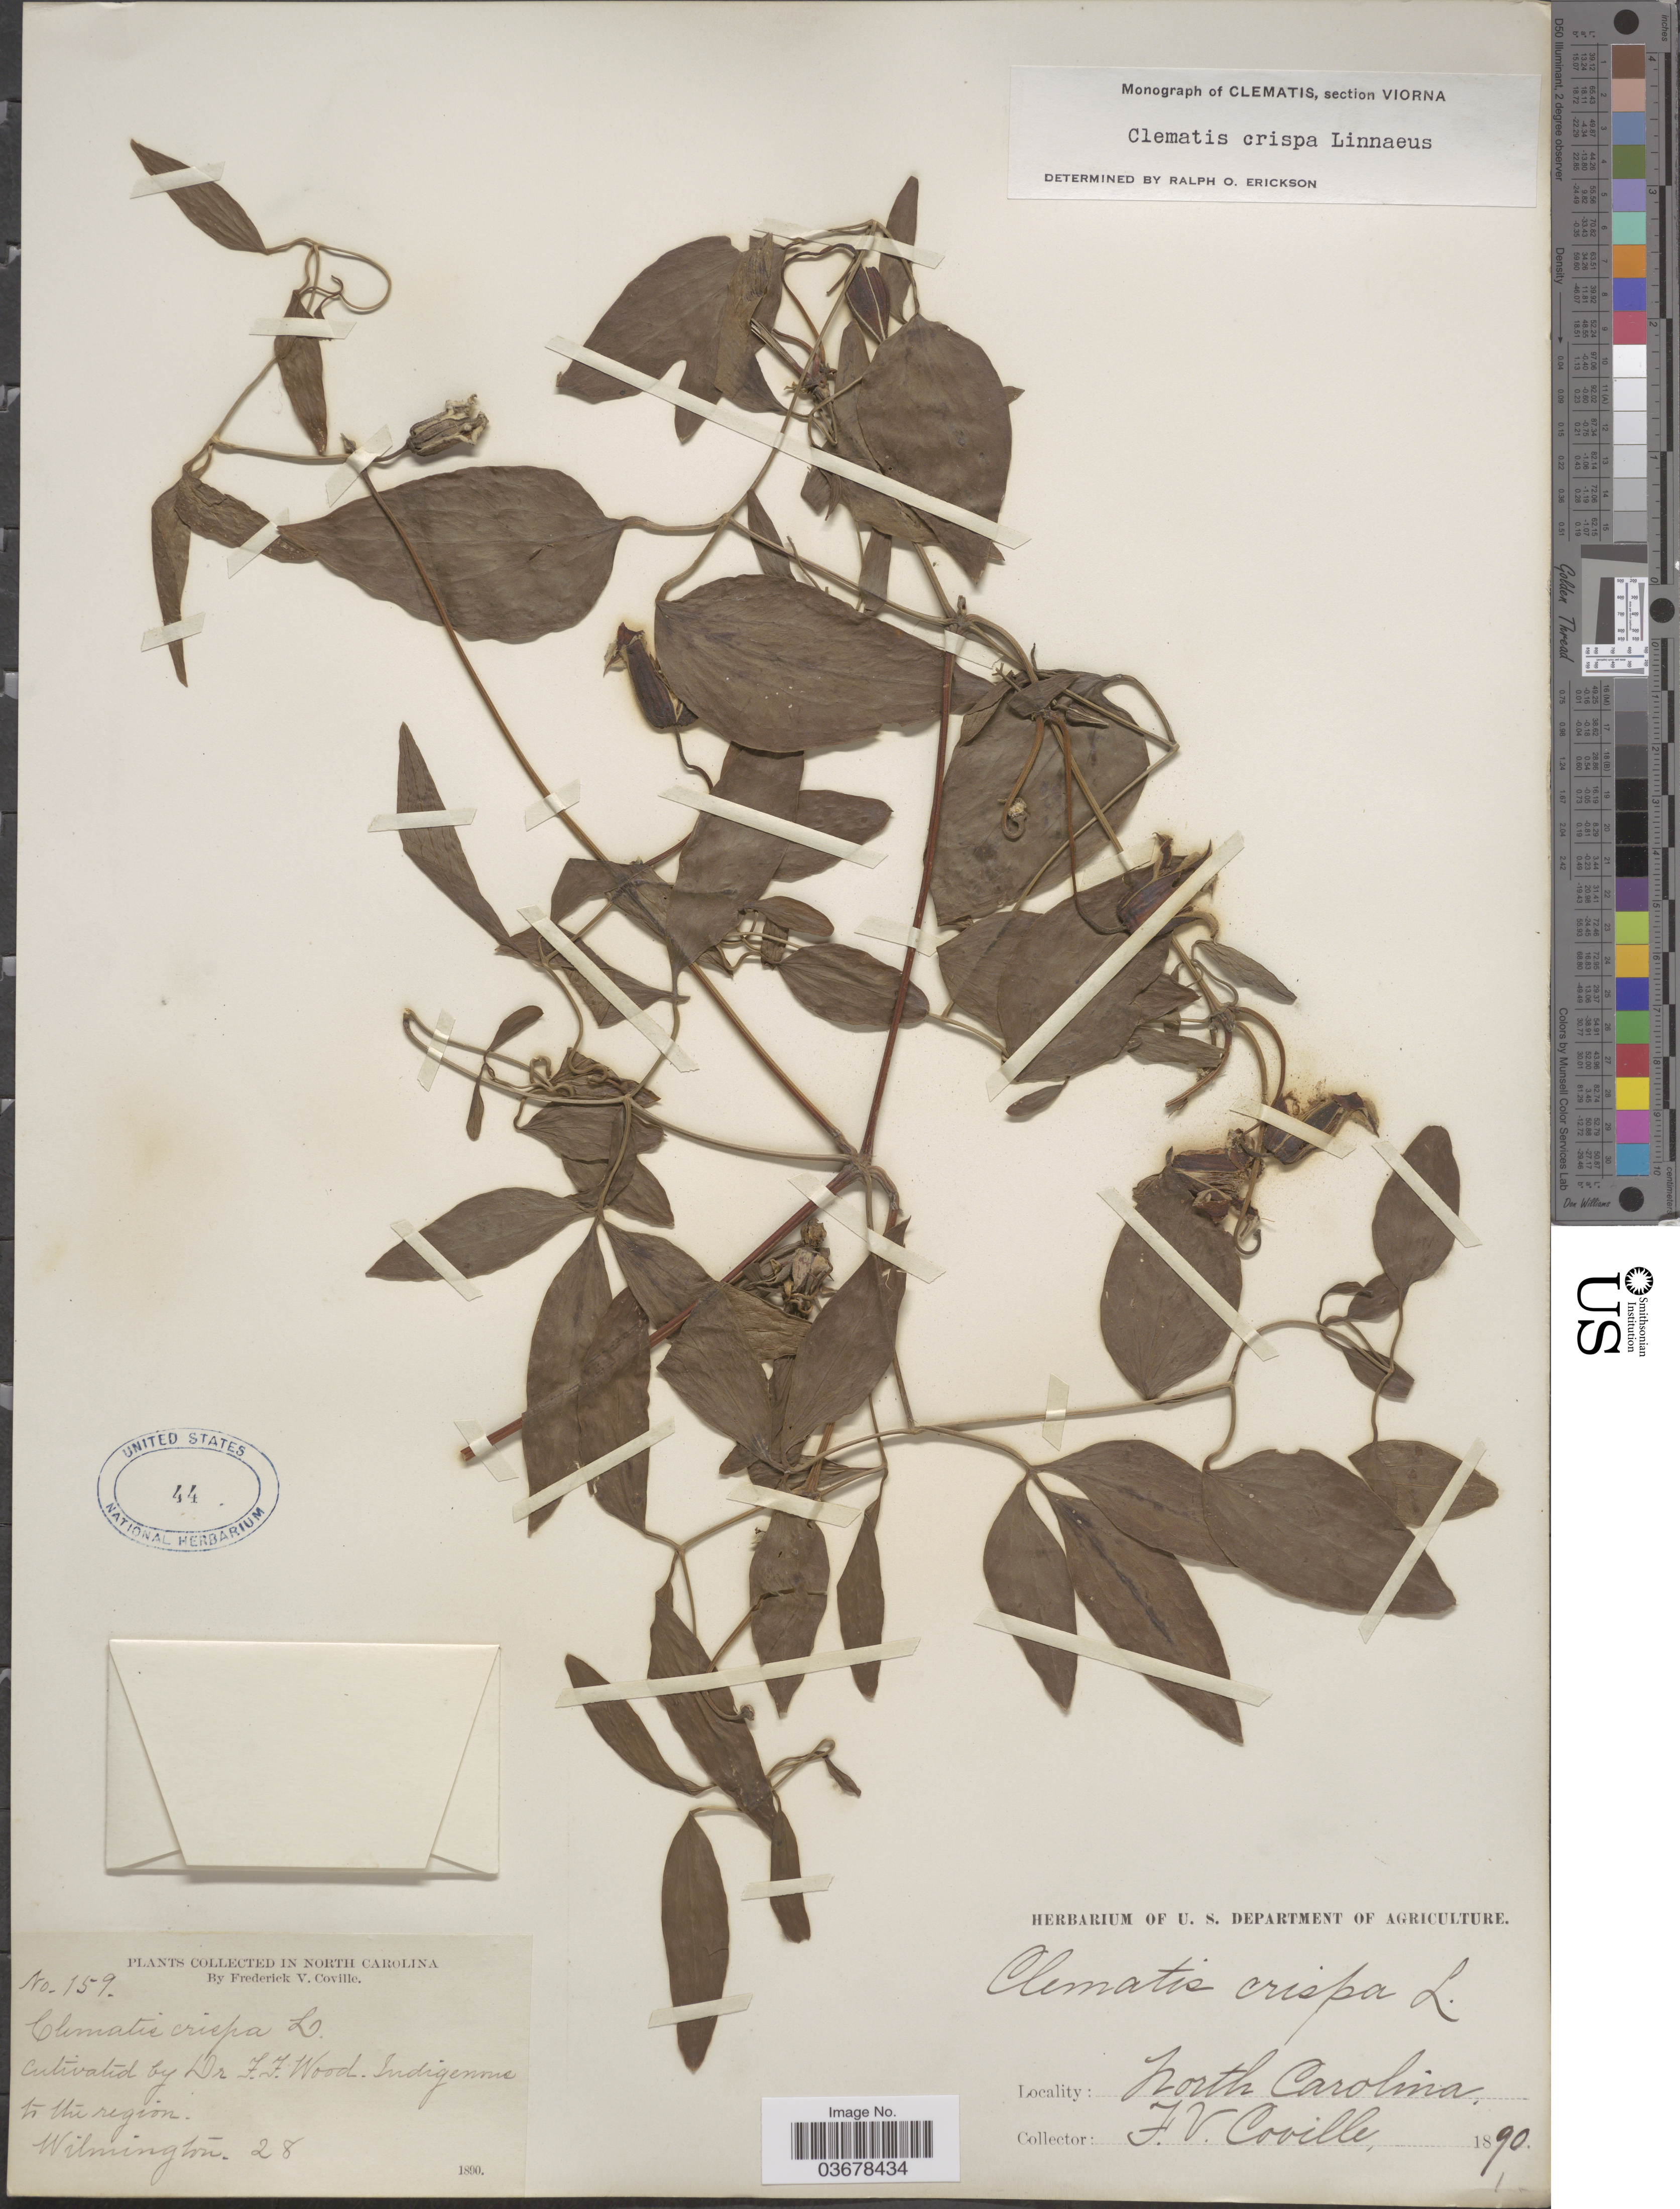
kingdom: Plantae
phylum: Tracheophyta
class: Magnoliopsida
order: Ranunculales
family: Ranunculaceae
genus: Clematis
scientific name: Clematis viorna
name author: L.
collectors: F. Wood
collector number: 159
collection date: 1890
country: United States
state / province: North Carolina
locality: In the region Wilmington 28.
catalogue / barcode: US 44